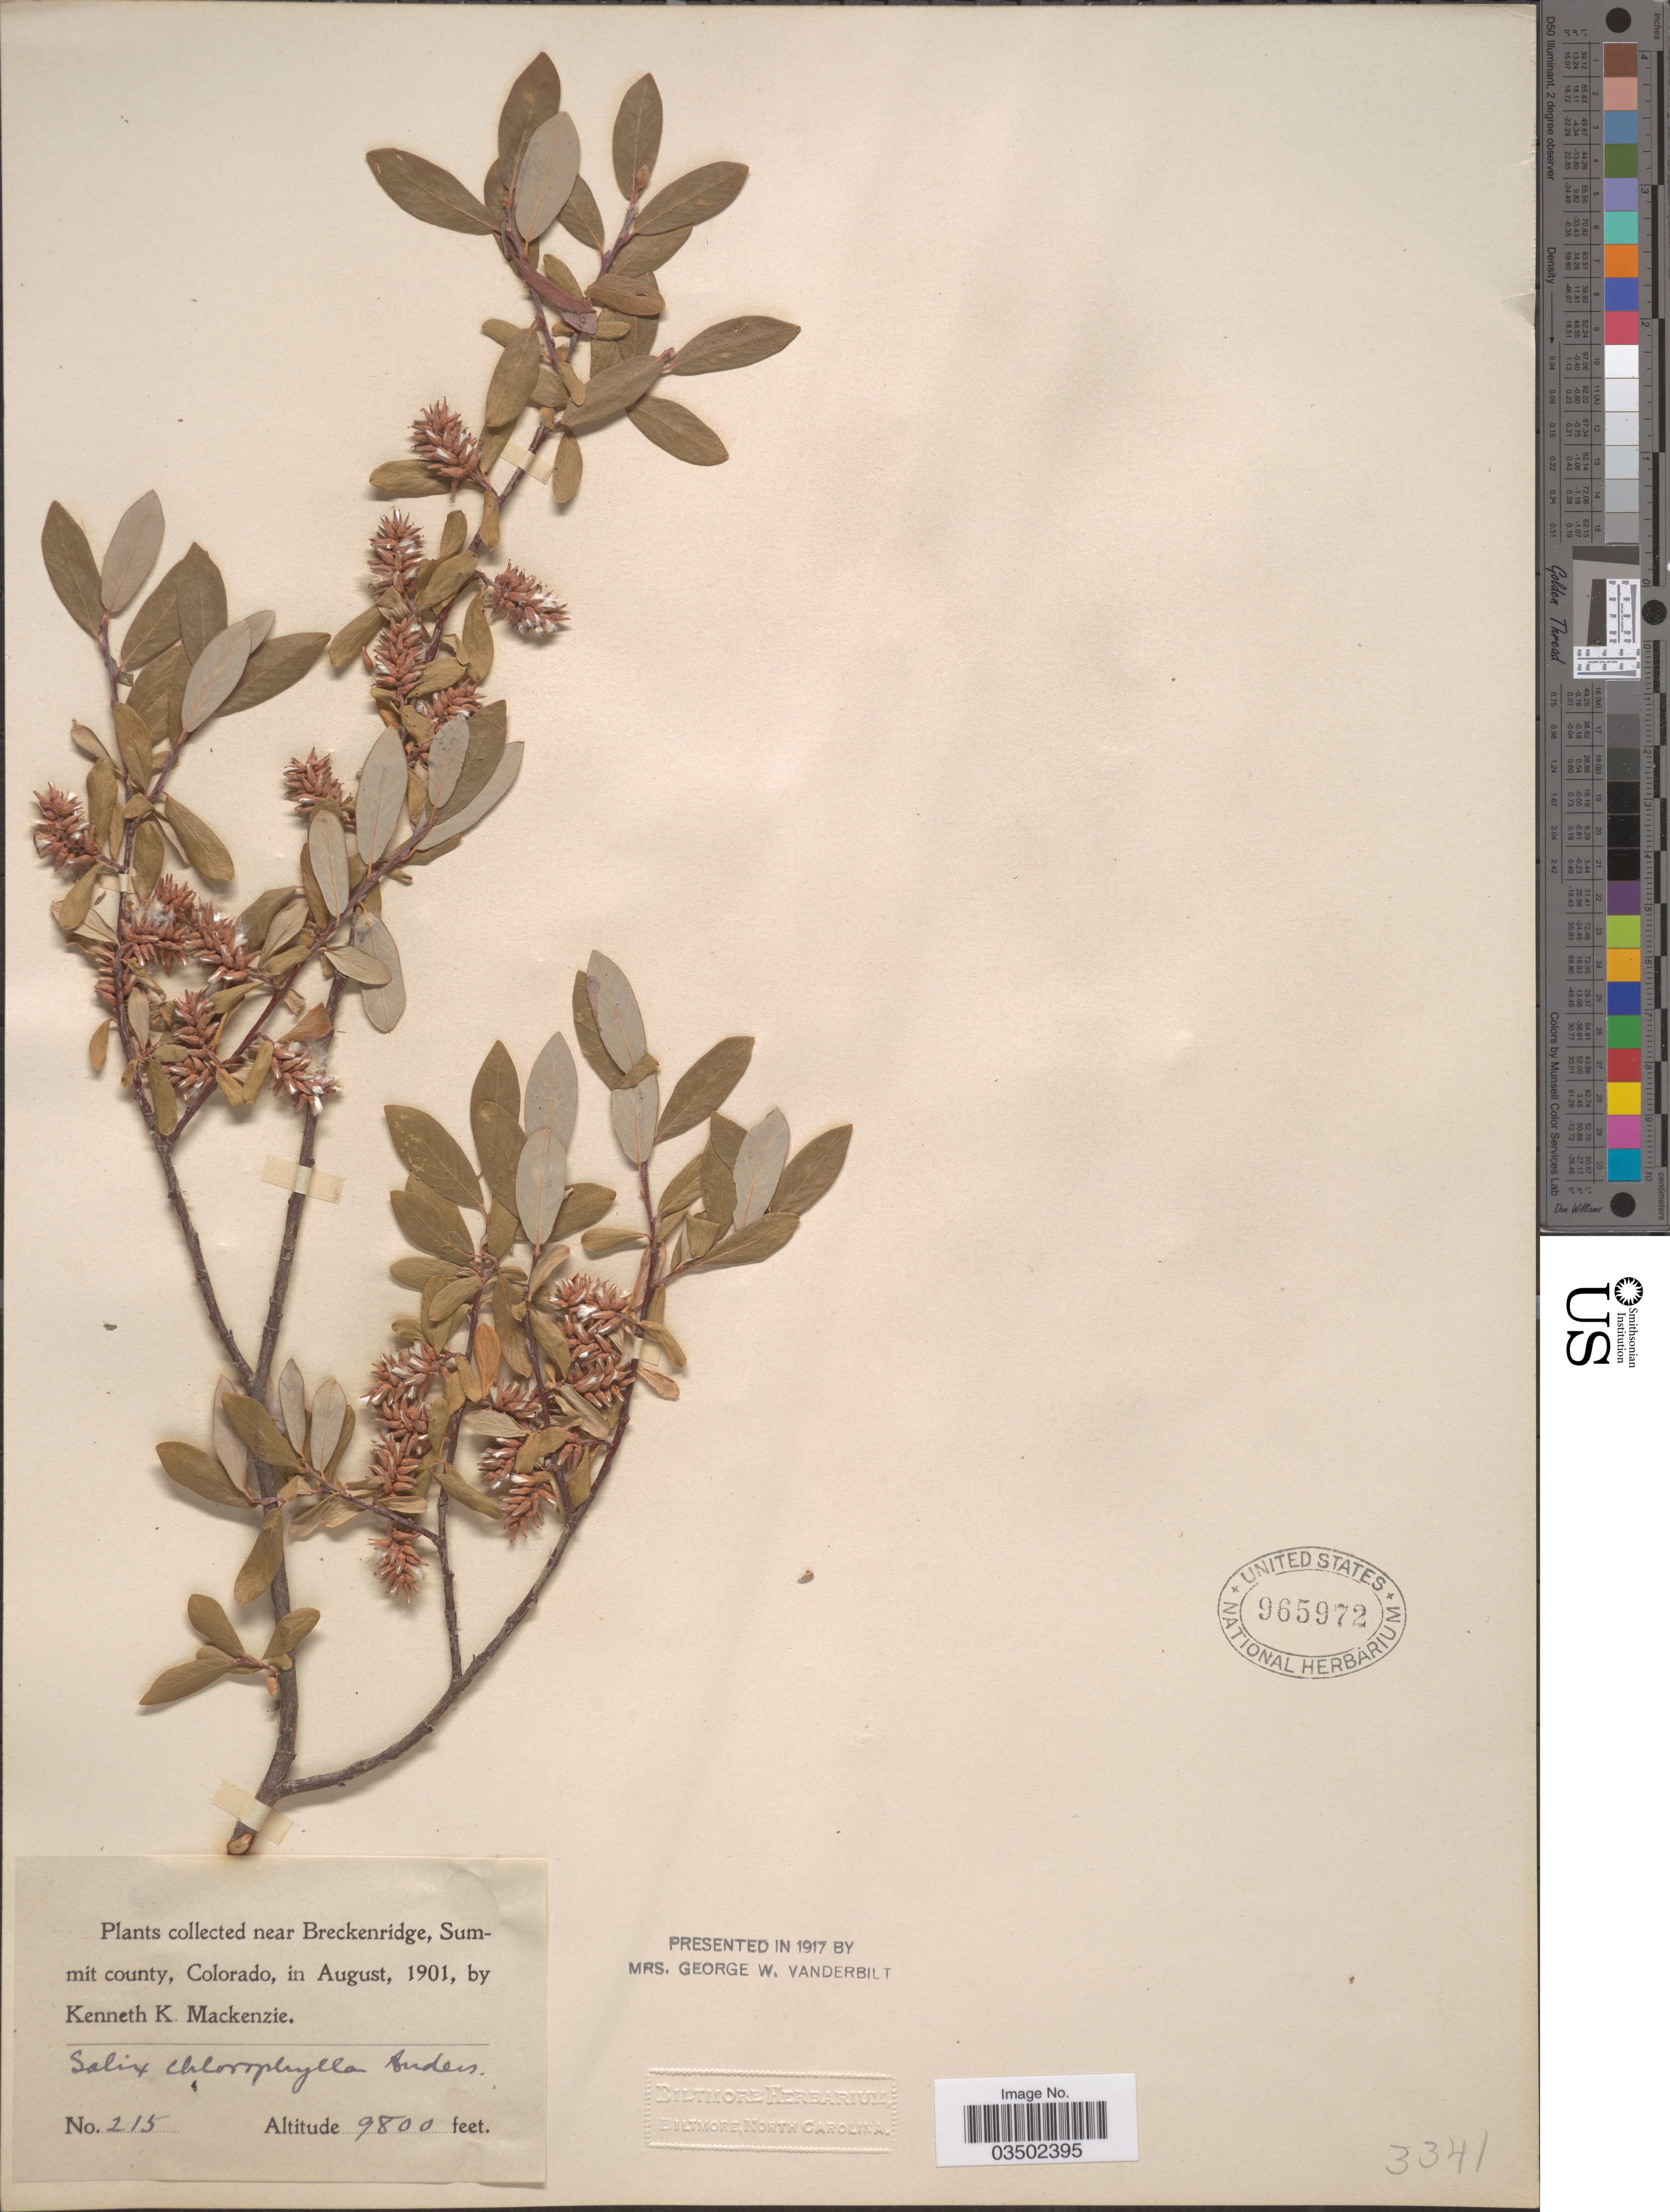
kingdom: Plantae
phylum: Tracheophyta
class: Magnoliopsida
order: Malpighiales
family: Salicaceae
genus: Salix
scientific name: Salix planifolia var. monica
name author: (Bebb) C.K. Schneid.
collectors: K. K. Mackenzie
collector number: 215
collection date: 1901-08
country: United States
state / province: Colorado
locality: Near Breckenridge, Summit county.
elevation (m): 2987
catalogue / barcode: US 965972